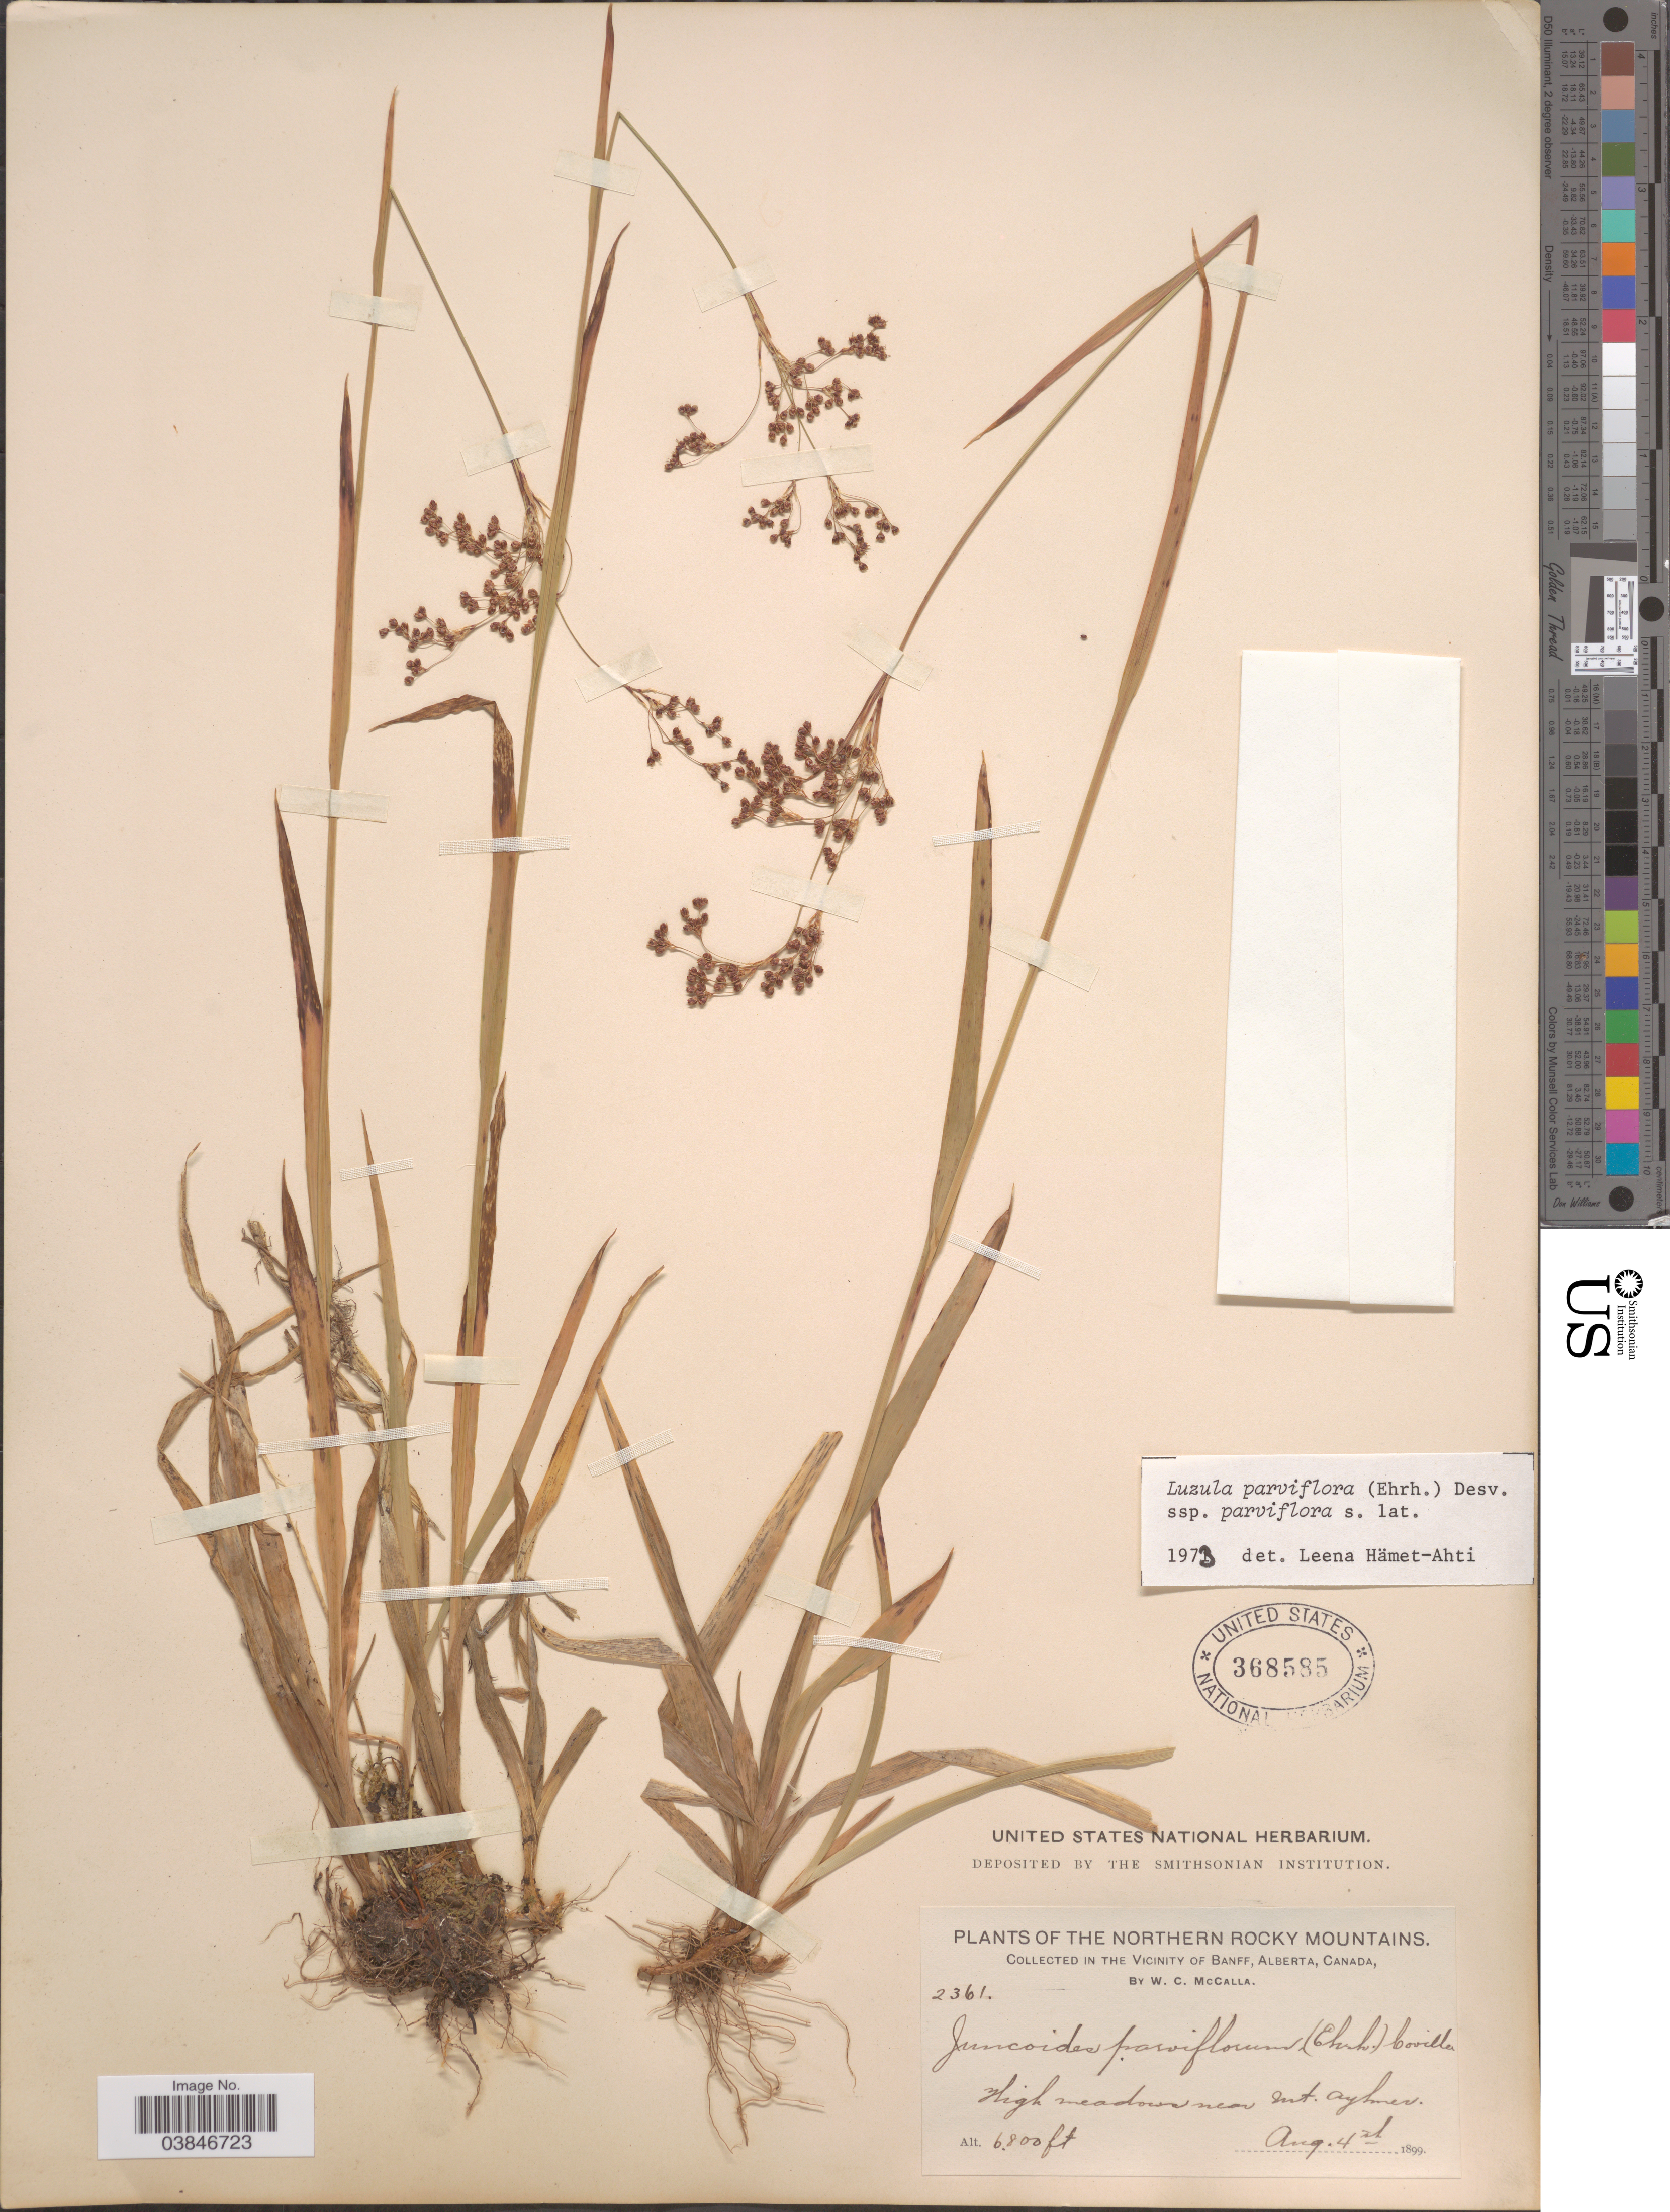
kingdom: Plantae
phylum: Tracheophyta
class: Liliopsida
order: Poales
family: Juncaceae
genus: Luzula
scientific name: Luzula parviflora subsp. parviflora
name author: (Ehrh.) Desv.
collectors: W. McCalla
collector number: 2361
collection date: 1899-08-04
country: Canada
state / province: Alberta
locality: The Northern Rocky Mountains. In the Vicinity of Banff. Near Mt. Aylmer.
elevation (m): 2073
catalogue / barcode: US 368585